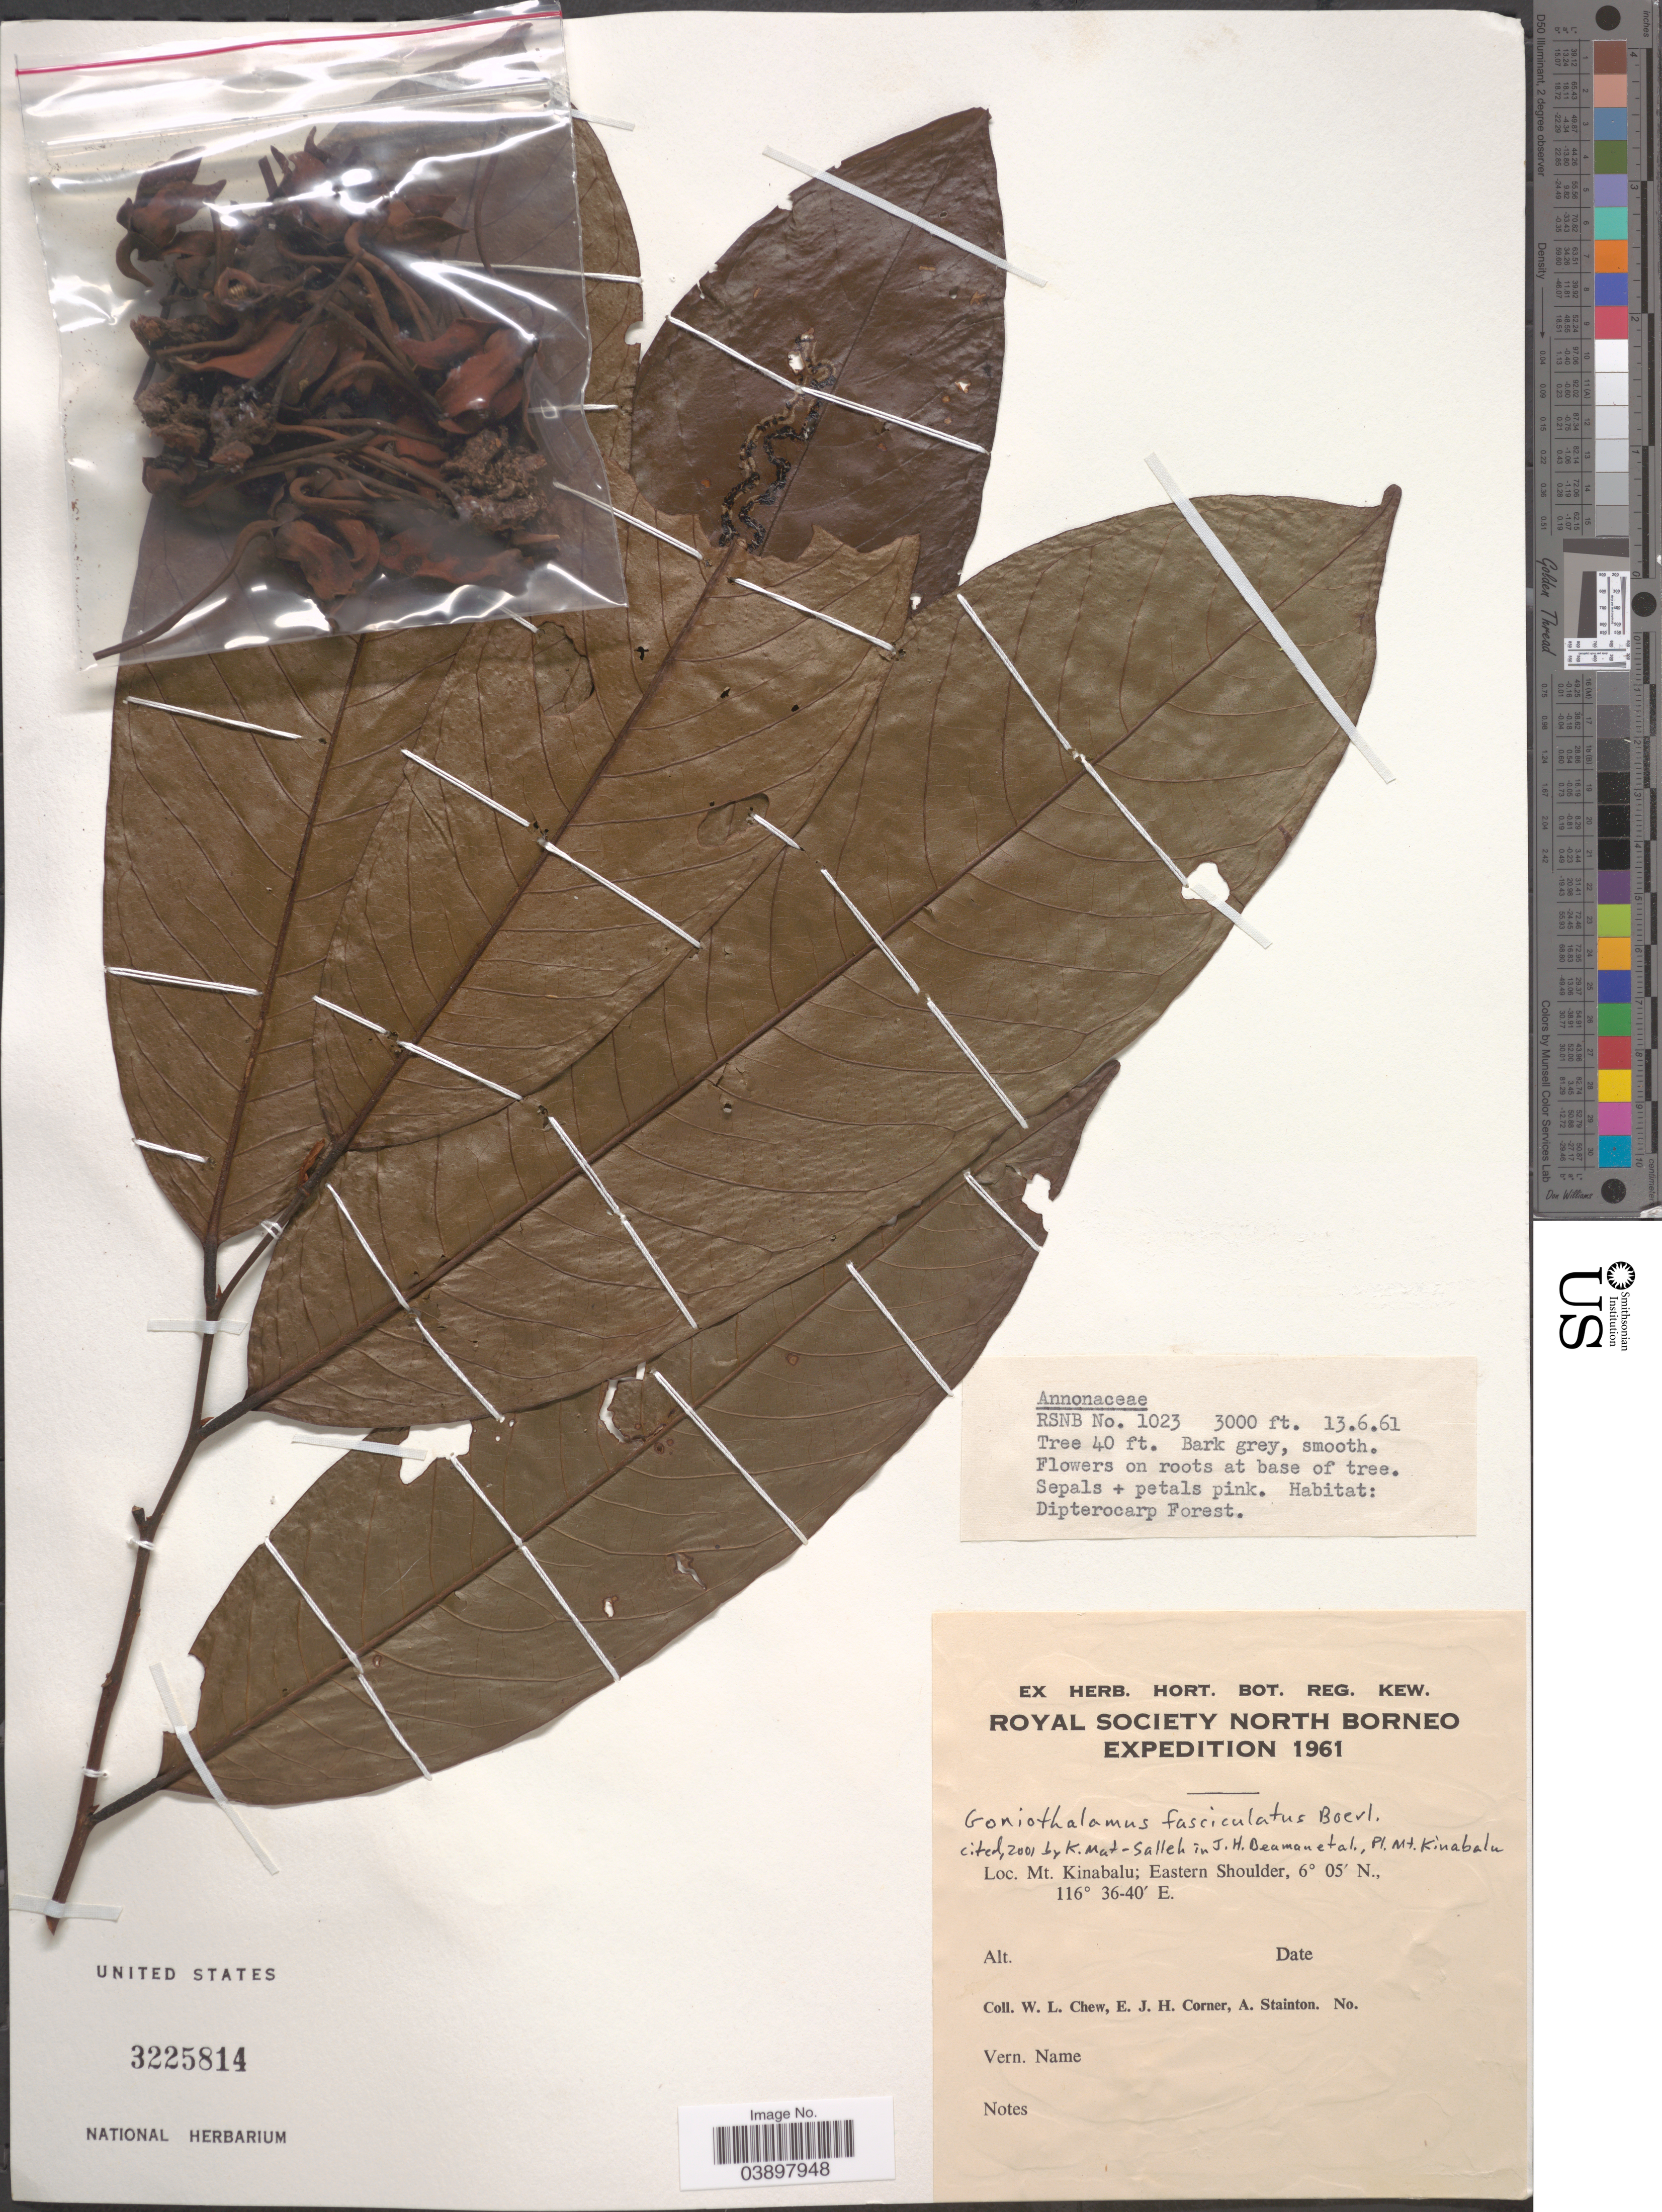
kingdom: Plantae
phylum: Tracheophyta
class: Magnoliopsida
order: Magnoliales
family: Annonaceae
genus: Goniothalamus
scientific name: Goniothalamus fasciculatus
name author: Boerl.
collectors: W. Chew, E. Corner & A. Stainton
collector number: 1023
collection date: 1961-06-13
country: Malaysia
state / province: Sabah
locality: Mt. Kinabalu; Eastern Shoulder.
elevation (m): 914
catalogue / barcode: US 3225814